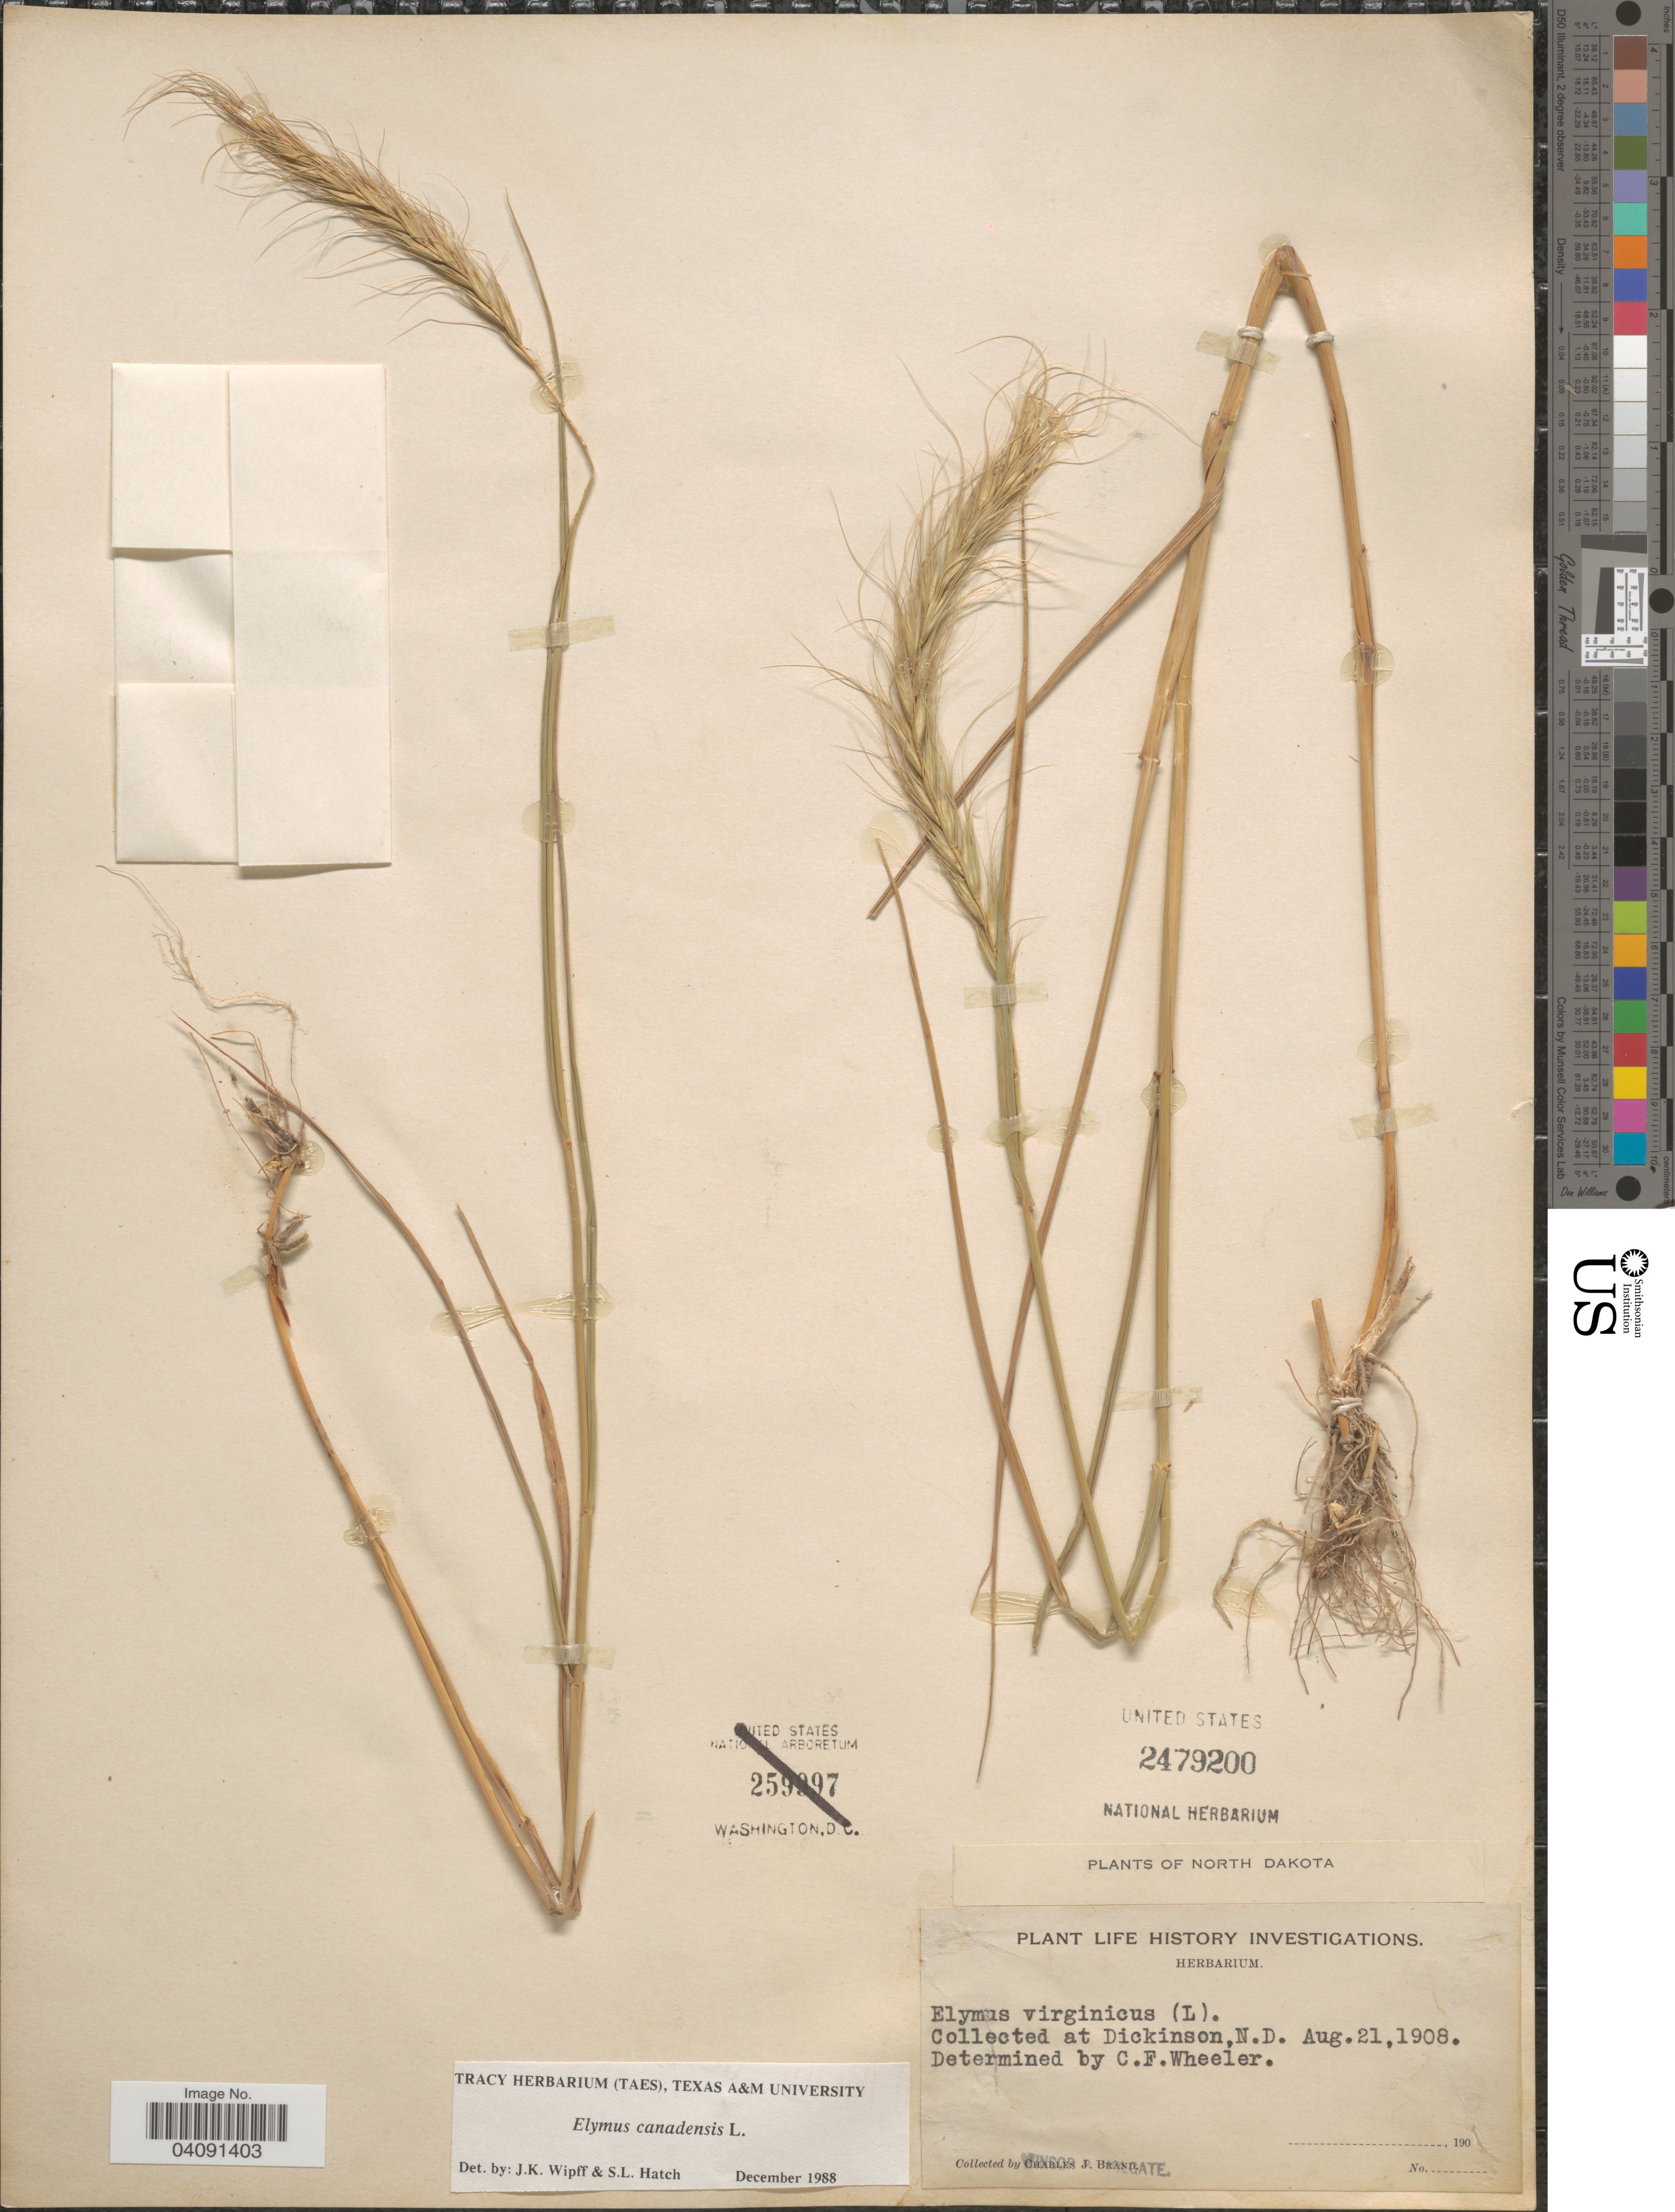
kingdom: Plantae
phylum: Tracheophyta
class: Liliopsida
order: Poales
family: Poaceae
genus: Elymus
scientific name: Elymus canadensis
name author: L.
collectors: W. Holgate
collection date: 1908-08-21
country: United States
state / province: North Dakota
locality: Dickinson.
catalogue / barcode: US 2479200